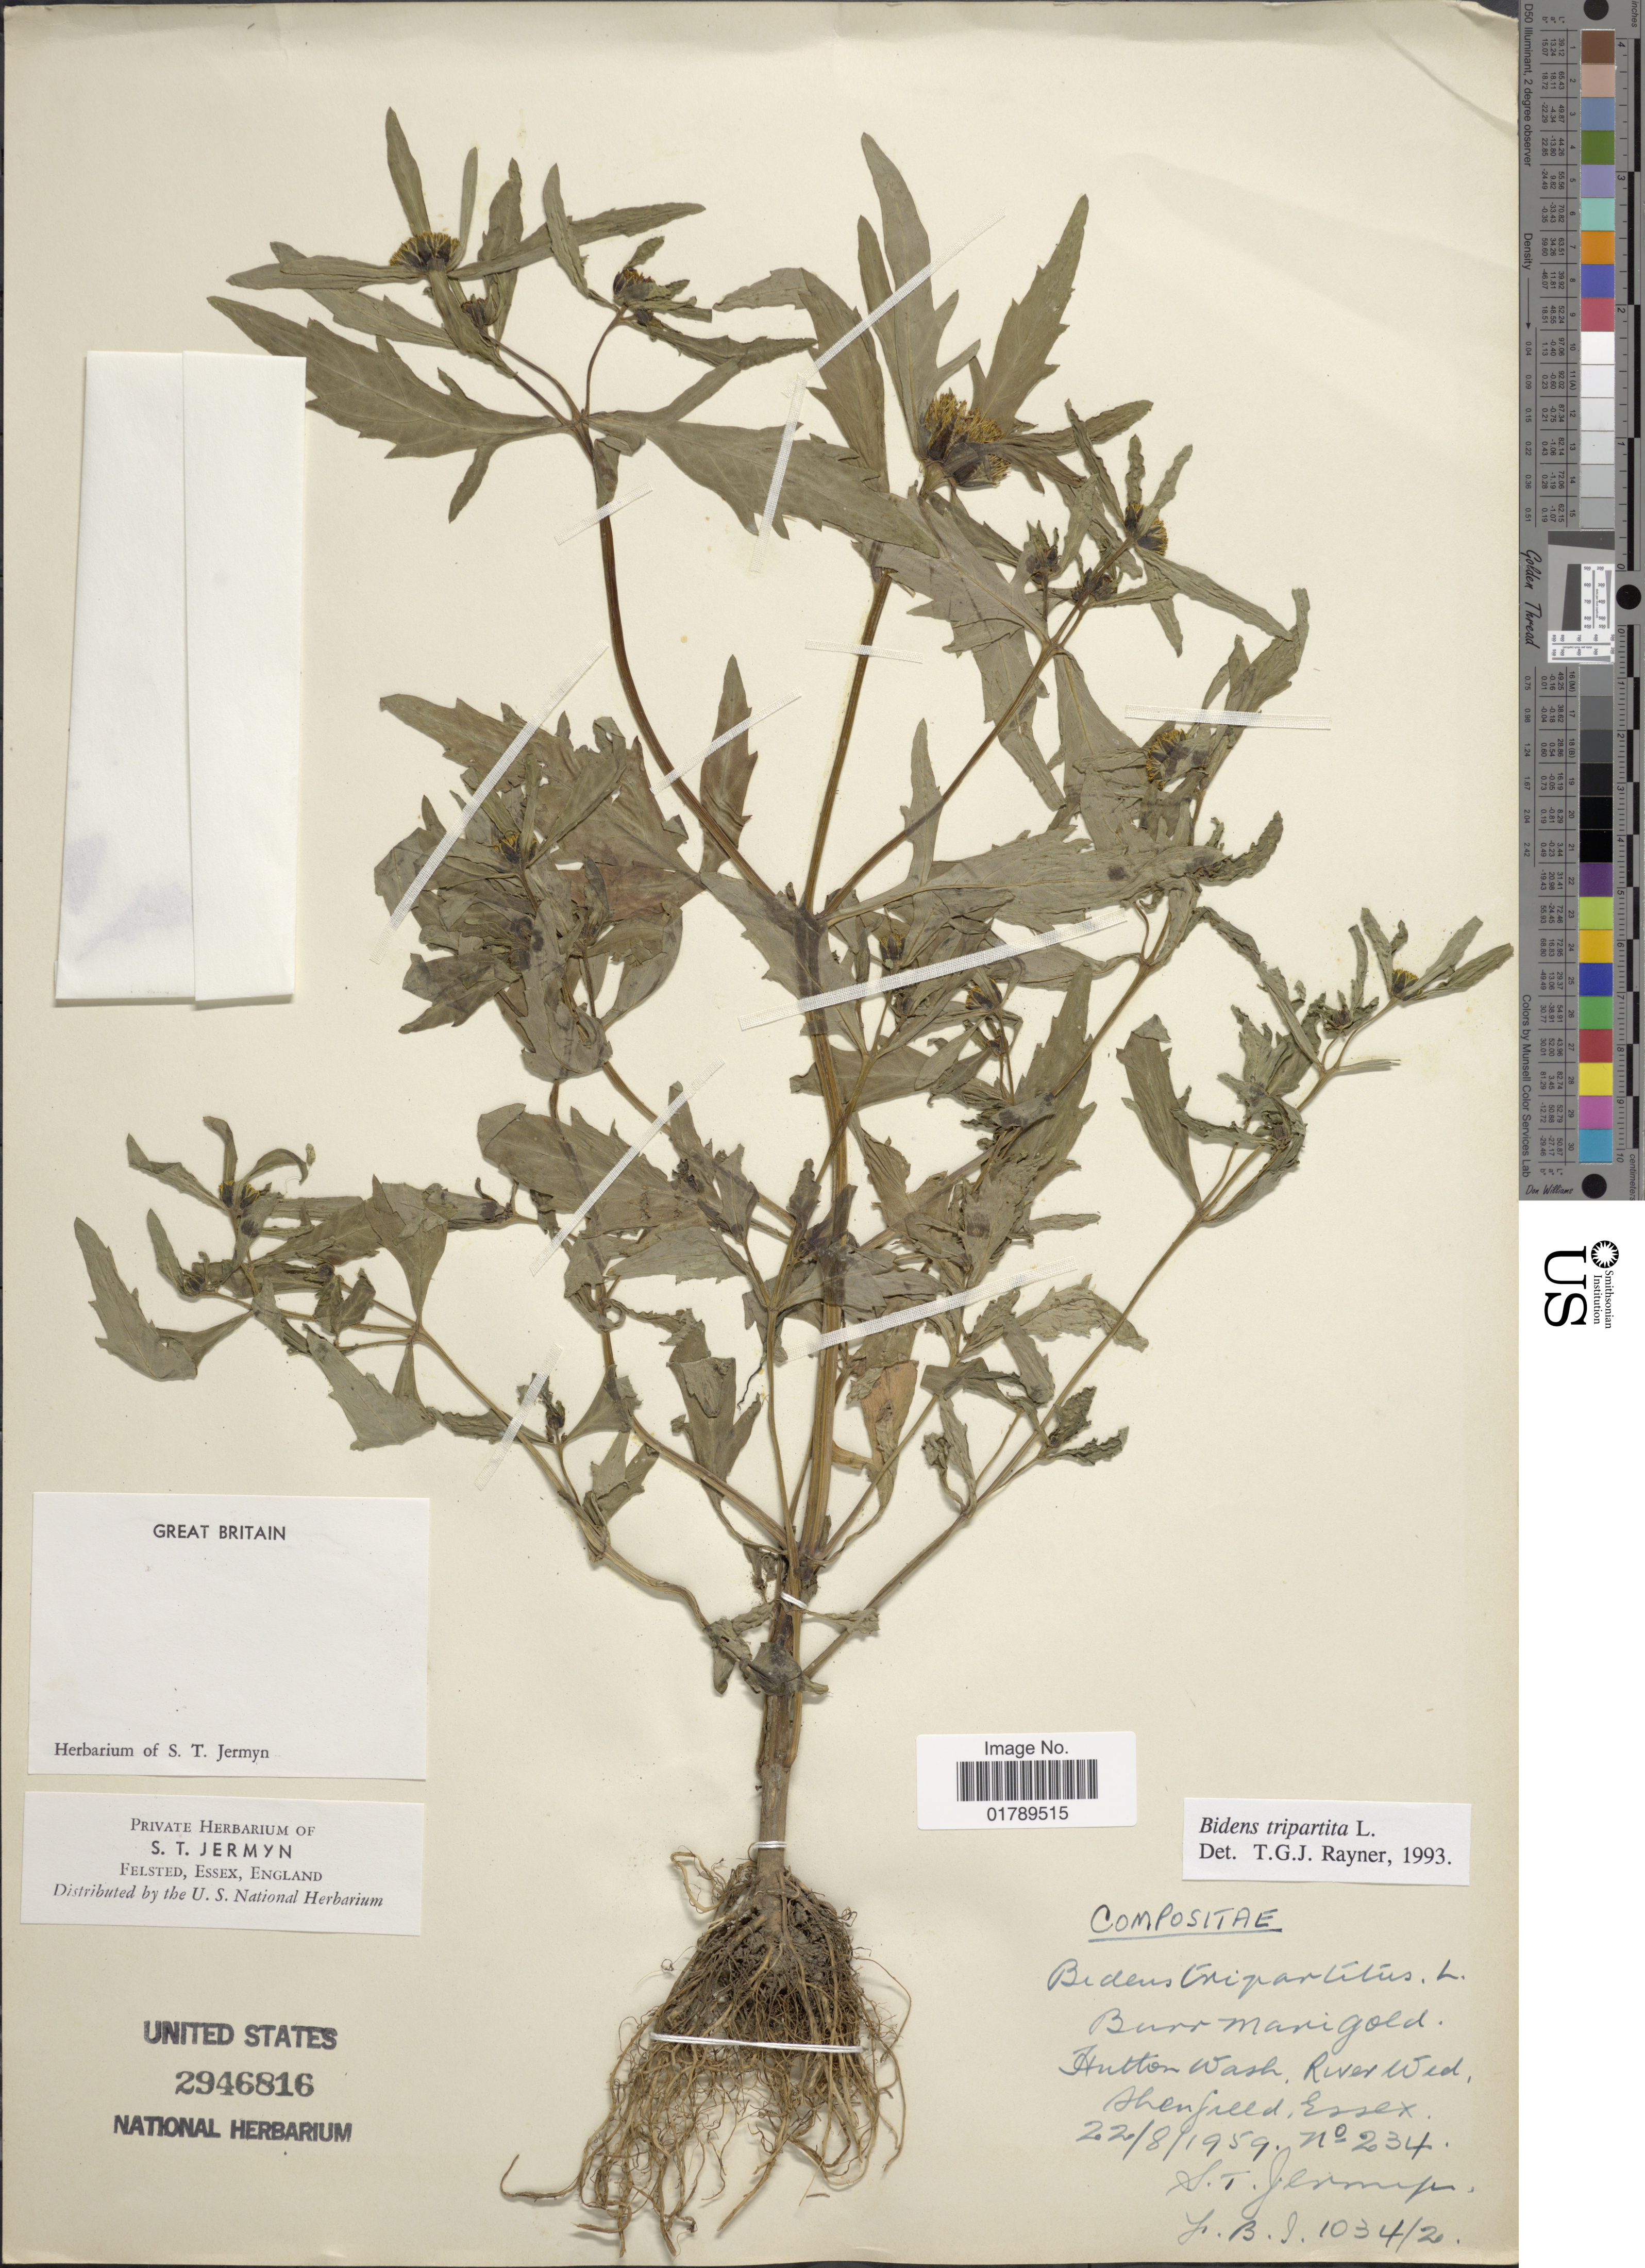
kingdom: Plantae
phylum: Tracheophyta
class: Magnoliopsida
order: Asterales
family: Asteraceae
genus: Bidens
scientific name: Bidens tripartita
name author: L.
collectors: S. Jermyn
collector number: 234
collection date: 1959-08-22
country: United Kingdom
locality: Hutton Wash, River Wed. Shenfield, Essex. Great Britain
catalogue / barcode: US 2946816